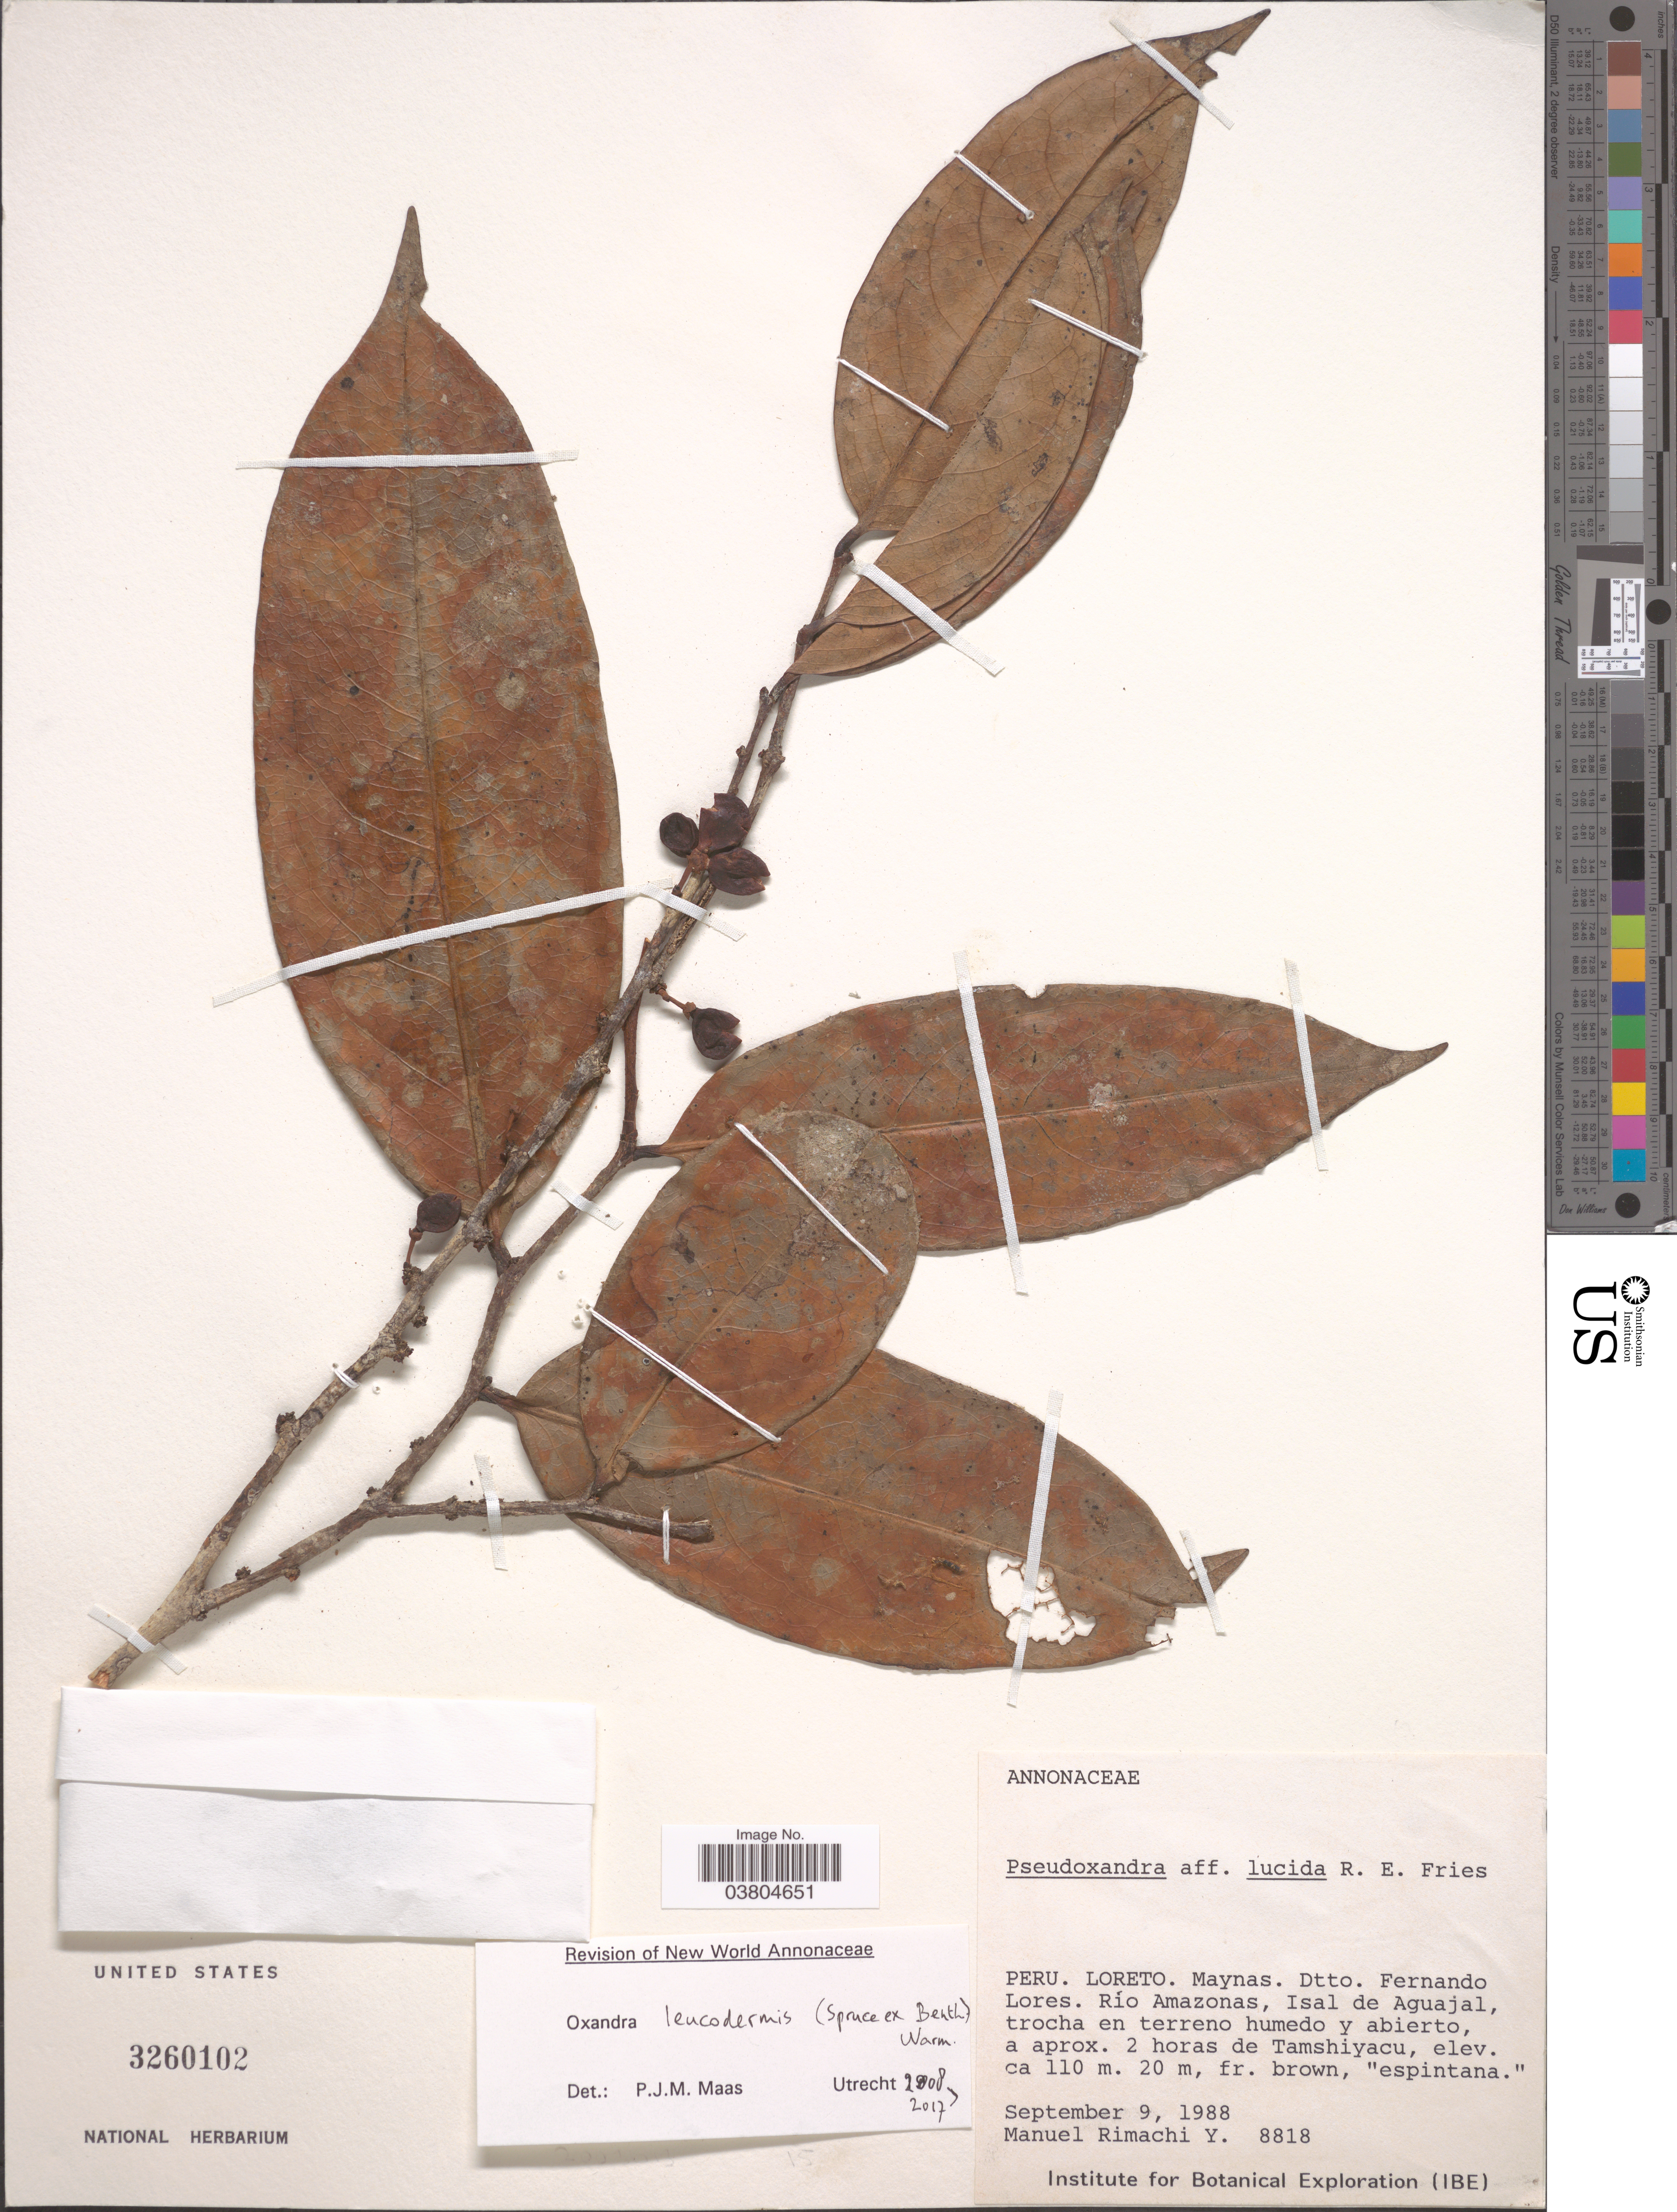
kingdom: Plantae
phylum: Tracheophyta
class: Magnoliopsida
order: Magnoliales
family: Annonaceae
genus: Oxandra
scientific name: Oxandra leucodermis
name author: Warm.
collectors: M. Rimachi Y.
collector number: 8818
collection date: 1988-09-09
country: Peru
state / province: Loreto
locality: Maynas. Dtto. Fernando Lores. Río Amazonas, Isla de Aguajal, trocha en terreno humedo y abierto, a aprox. 2 horas de Tamshiyacu.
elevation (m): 110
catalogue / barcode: US 3260102